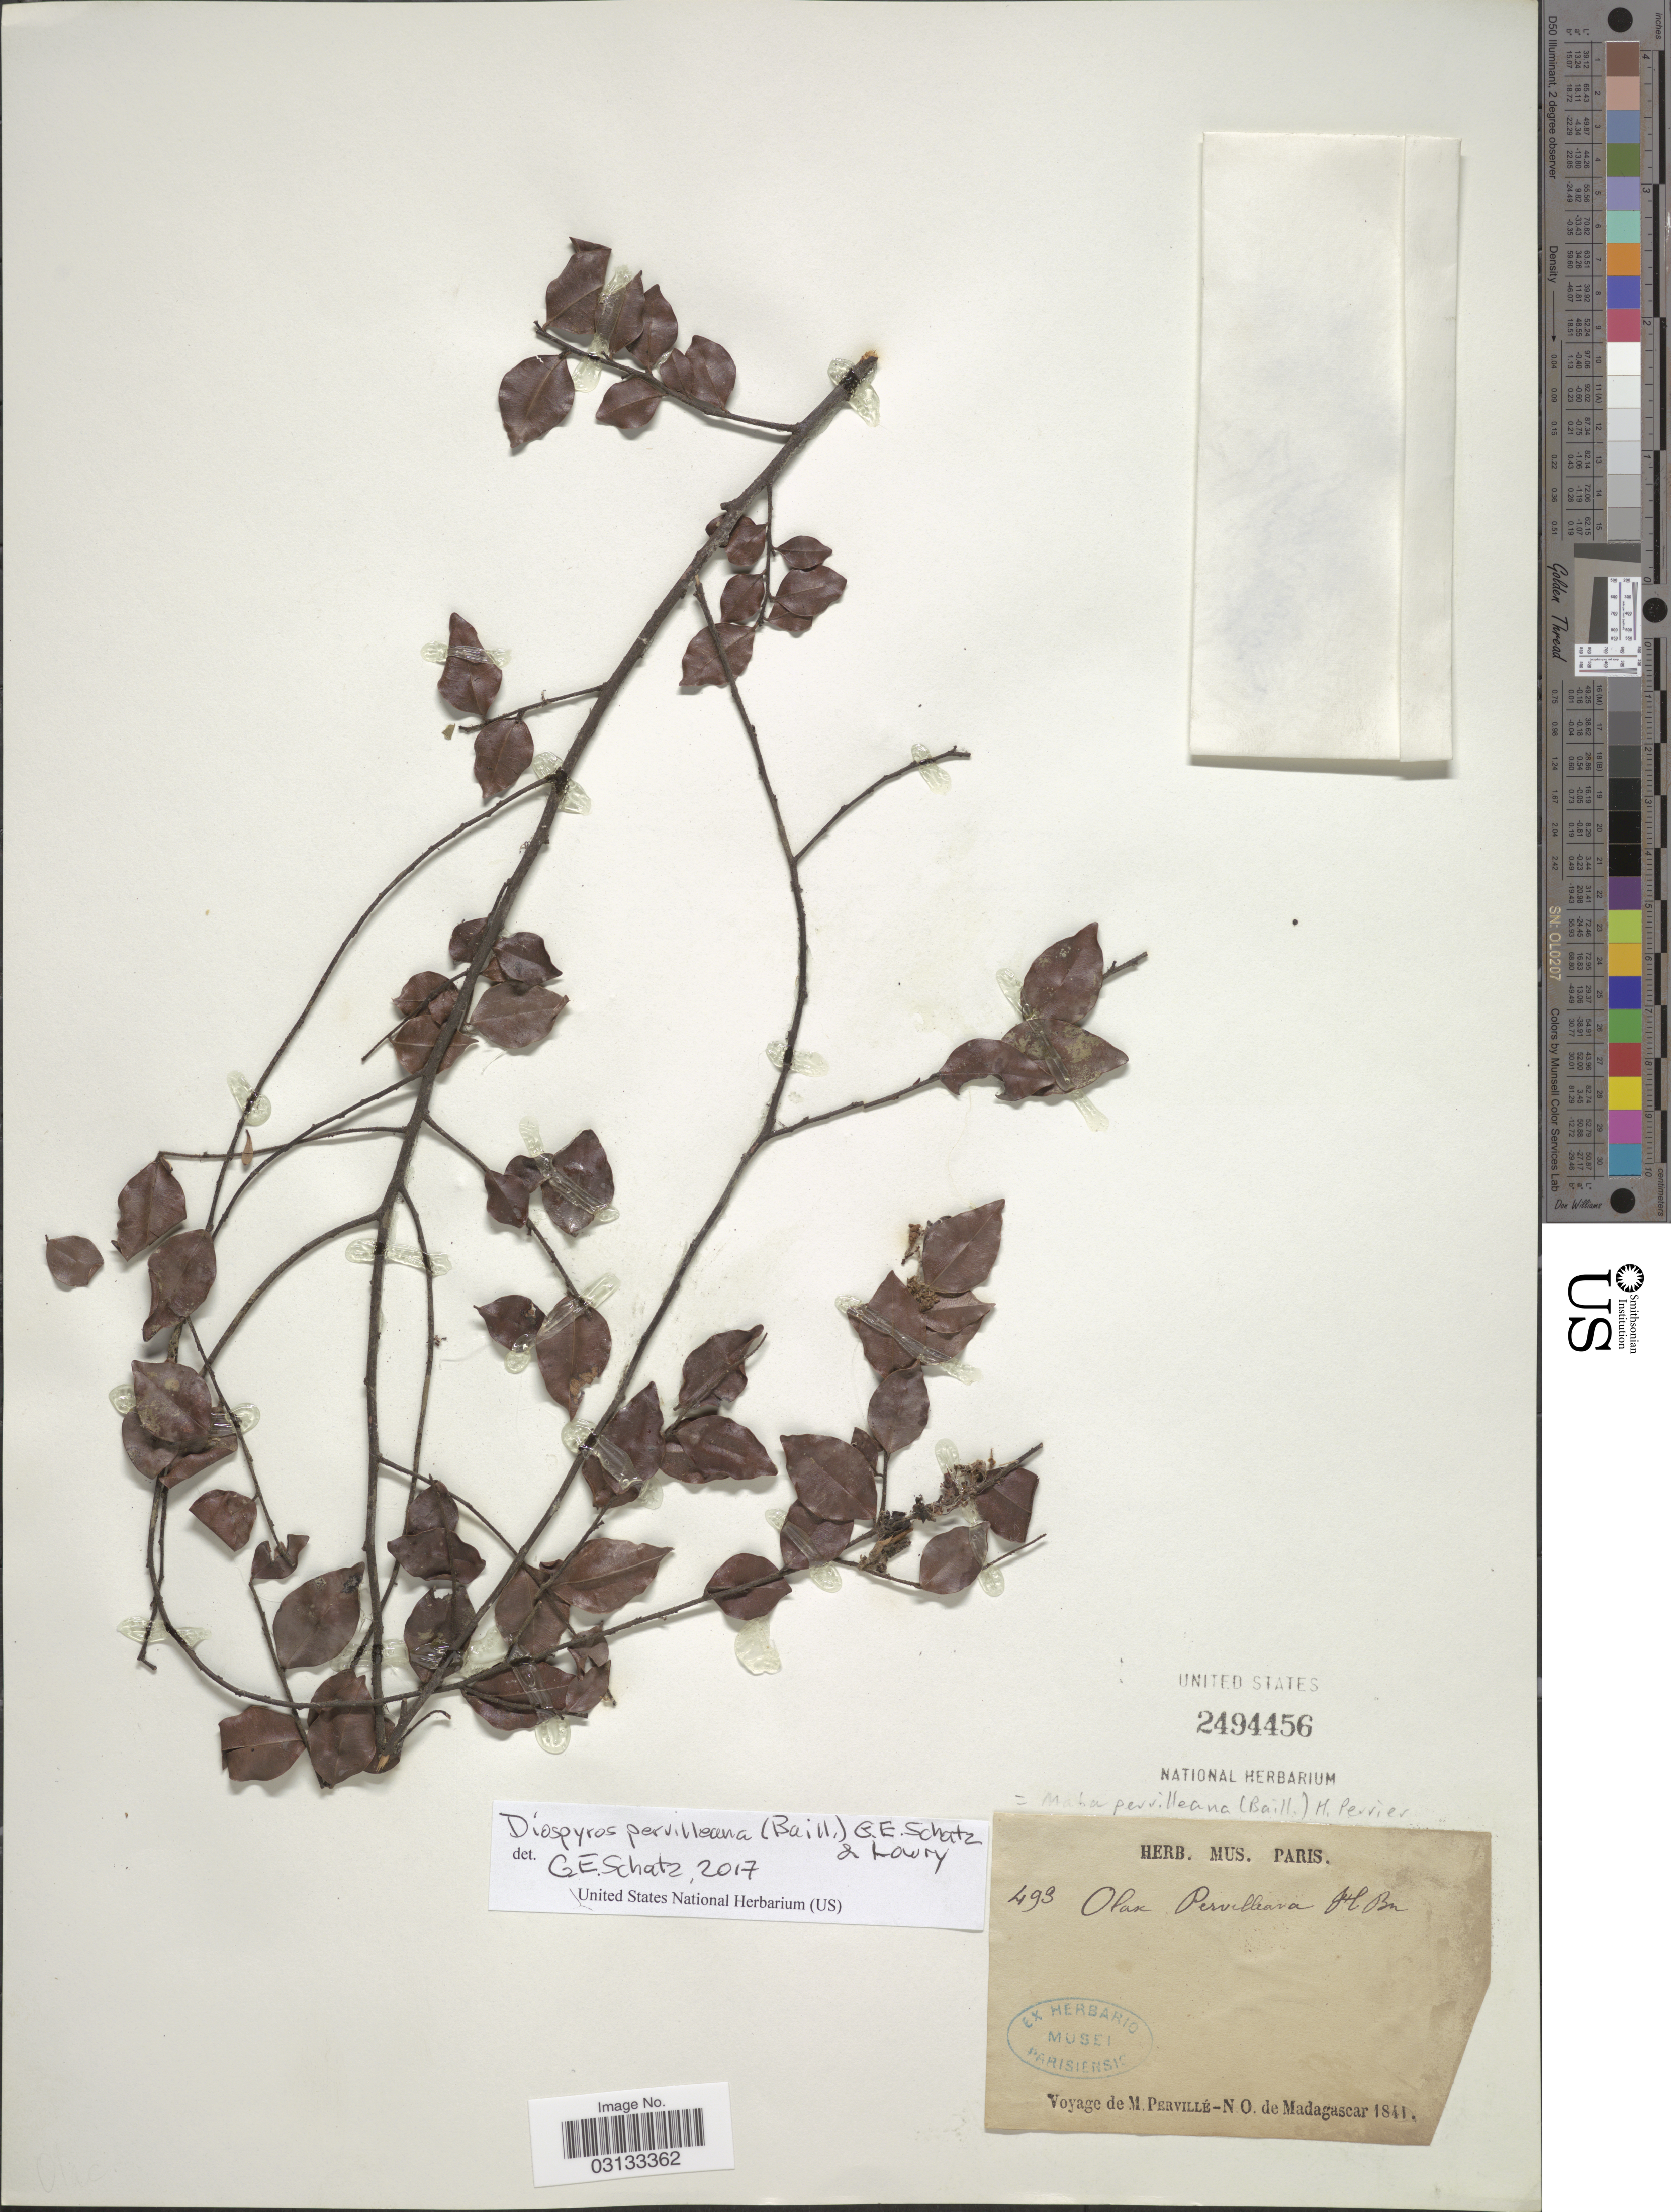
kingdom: Plantae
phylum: Tracheophyta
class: Magnoliopsida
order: Ericales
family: Ebenaceae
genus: Diospyros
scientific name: Diospyros pervilleana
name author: (Baill.) G.E. Schatz & Lowry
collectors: M. Pervillé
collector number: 493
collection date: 1841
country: Madagascar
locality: N.O. de Madagascar.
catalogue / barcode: US 2494456